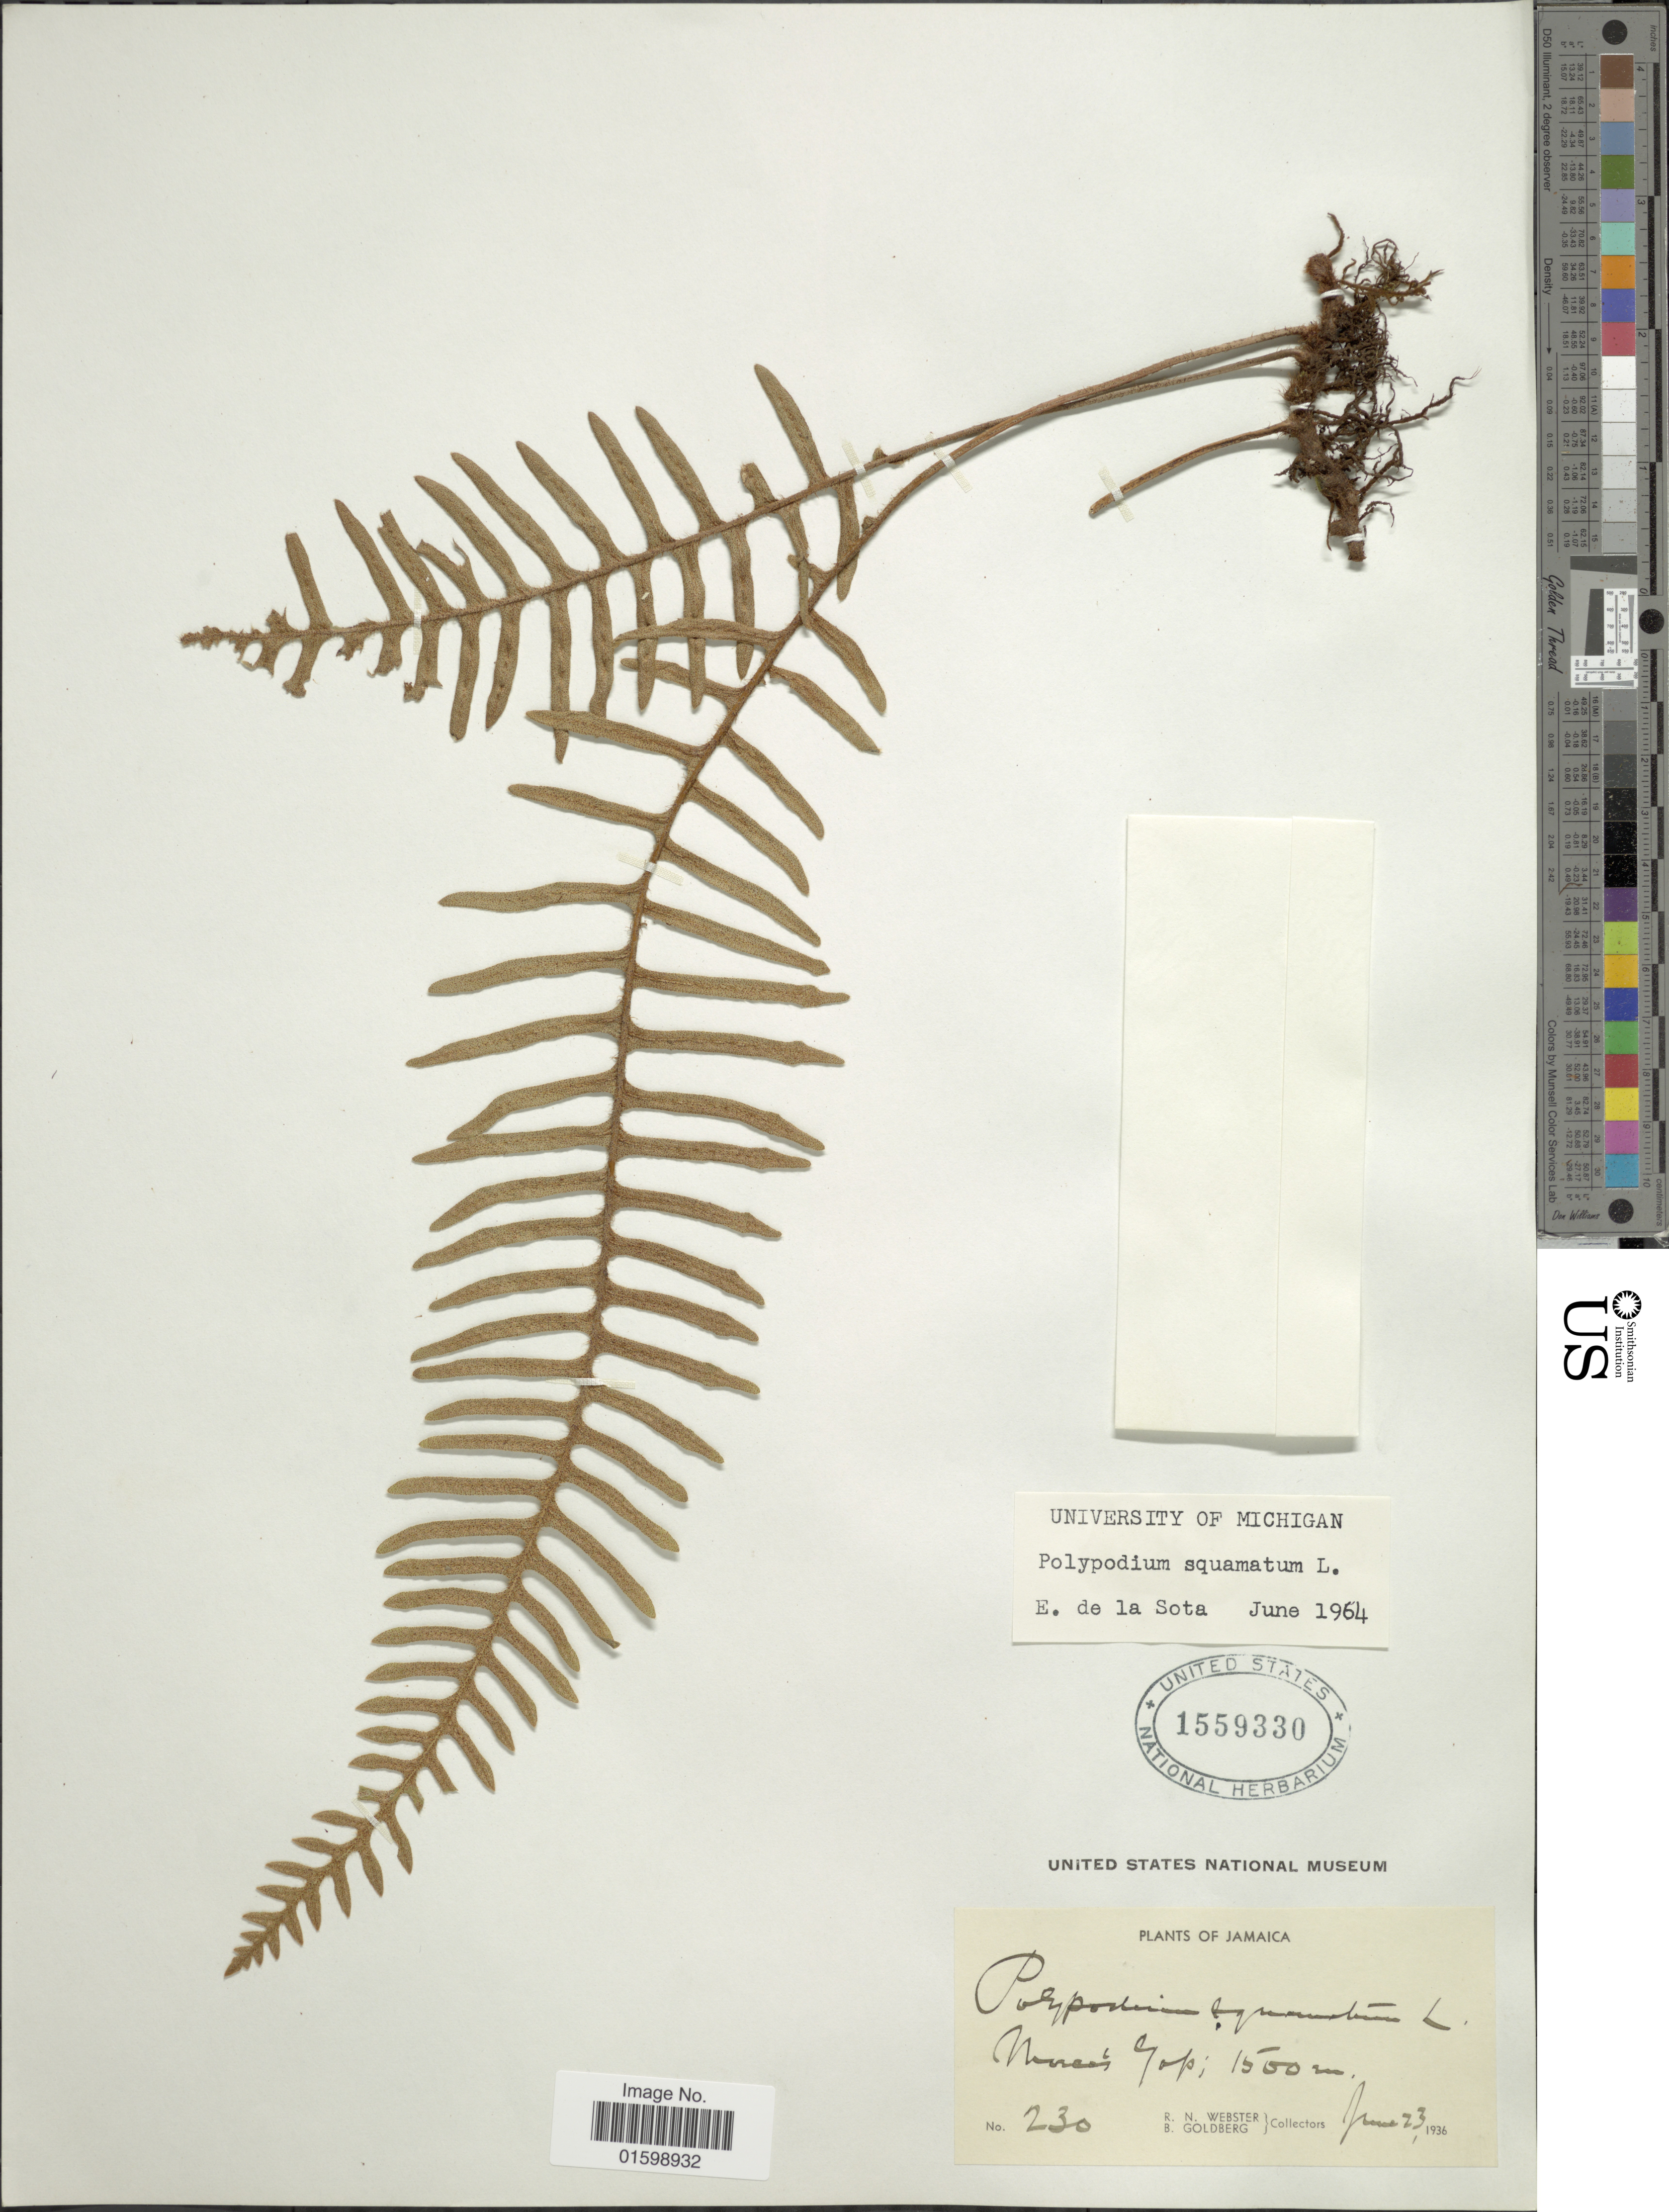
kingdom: Plantae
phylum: Tracheophyta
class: Polypodiopsida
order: Polypodiales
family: Polypodiaceae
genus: Pleopeltis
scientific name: Pleopeltis squamata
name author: (L.) J. Sm.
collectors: R. N. Webster & B. Goldberg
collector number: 230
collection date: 1936-06-23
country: Jamaica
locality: Morce's Gap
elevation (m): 1500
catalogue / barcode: US 1559330